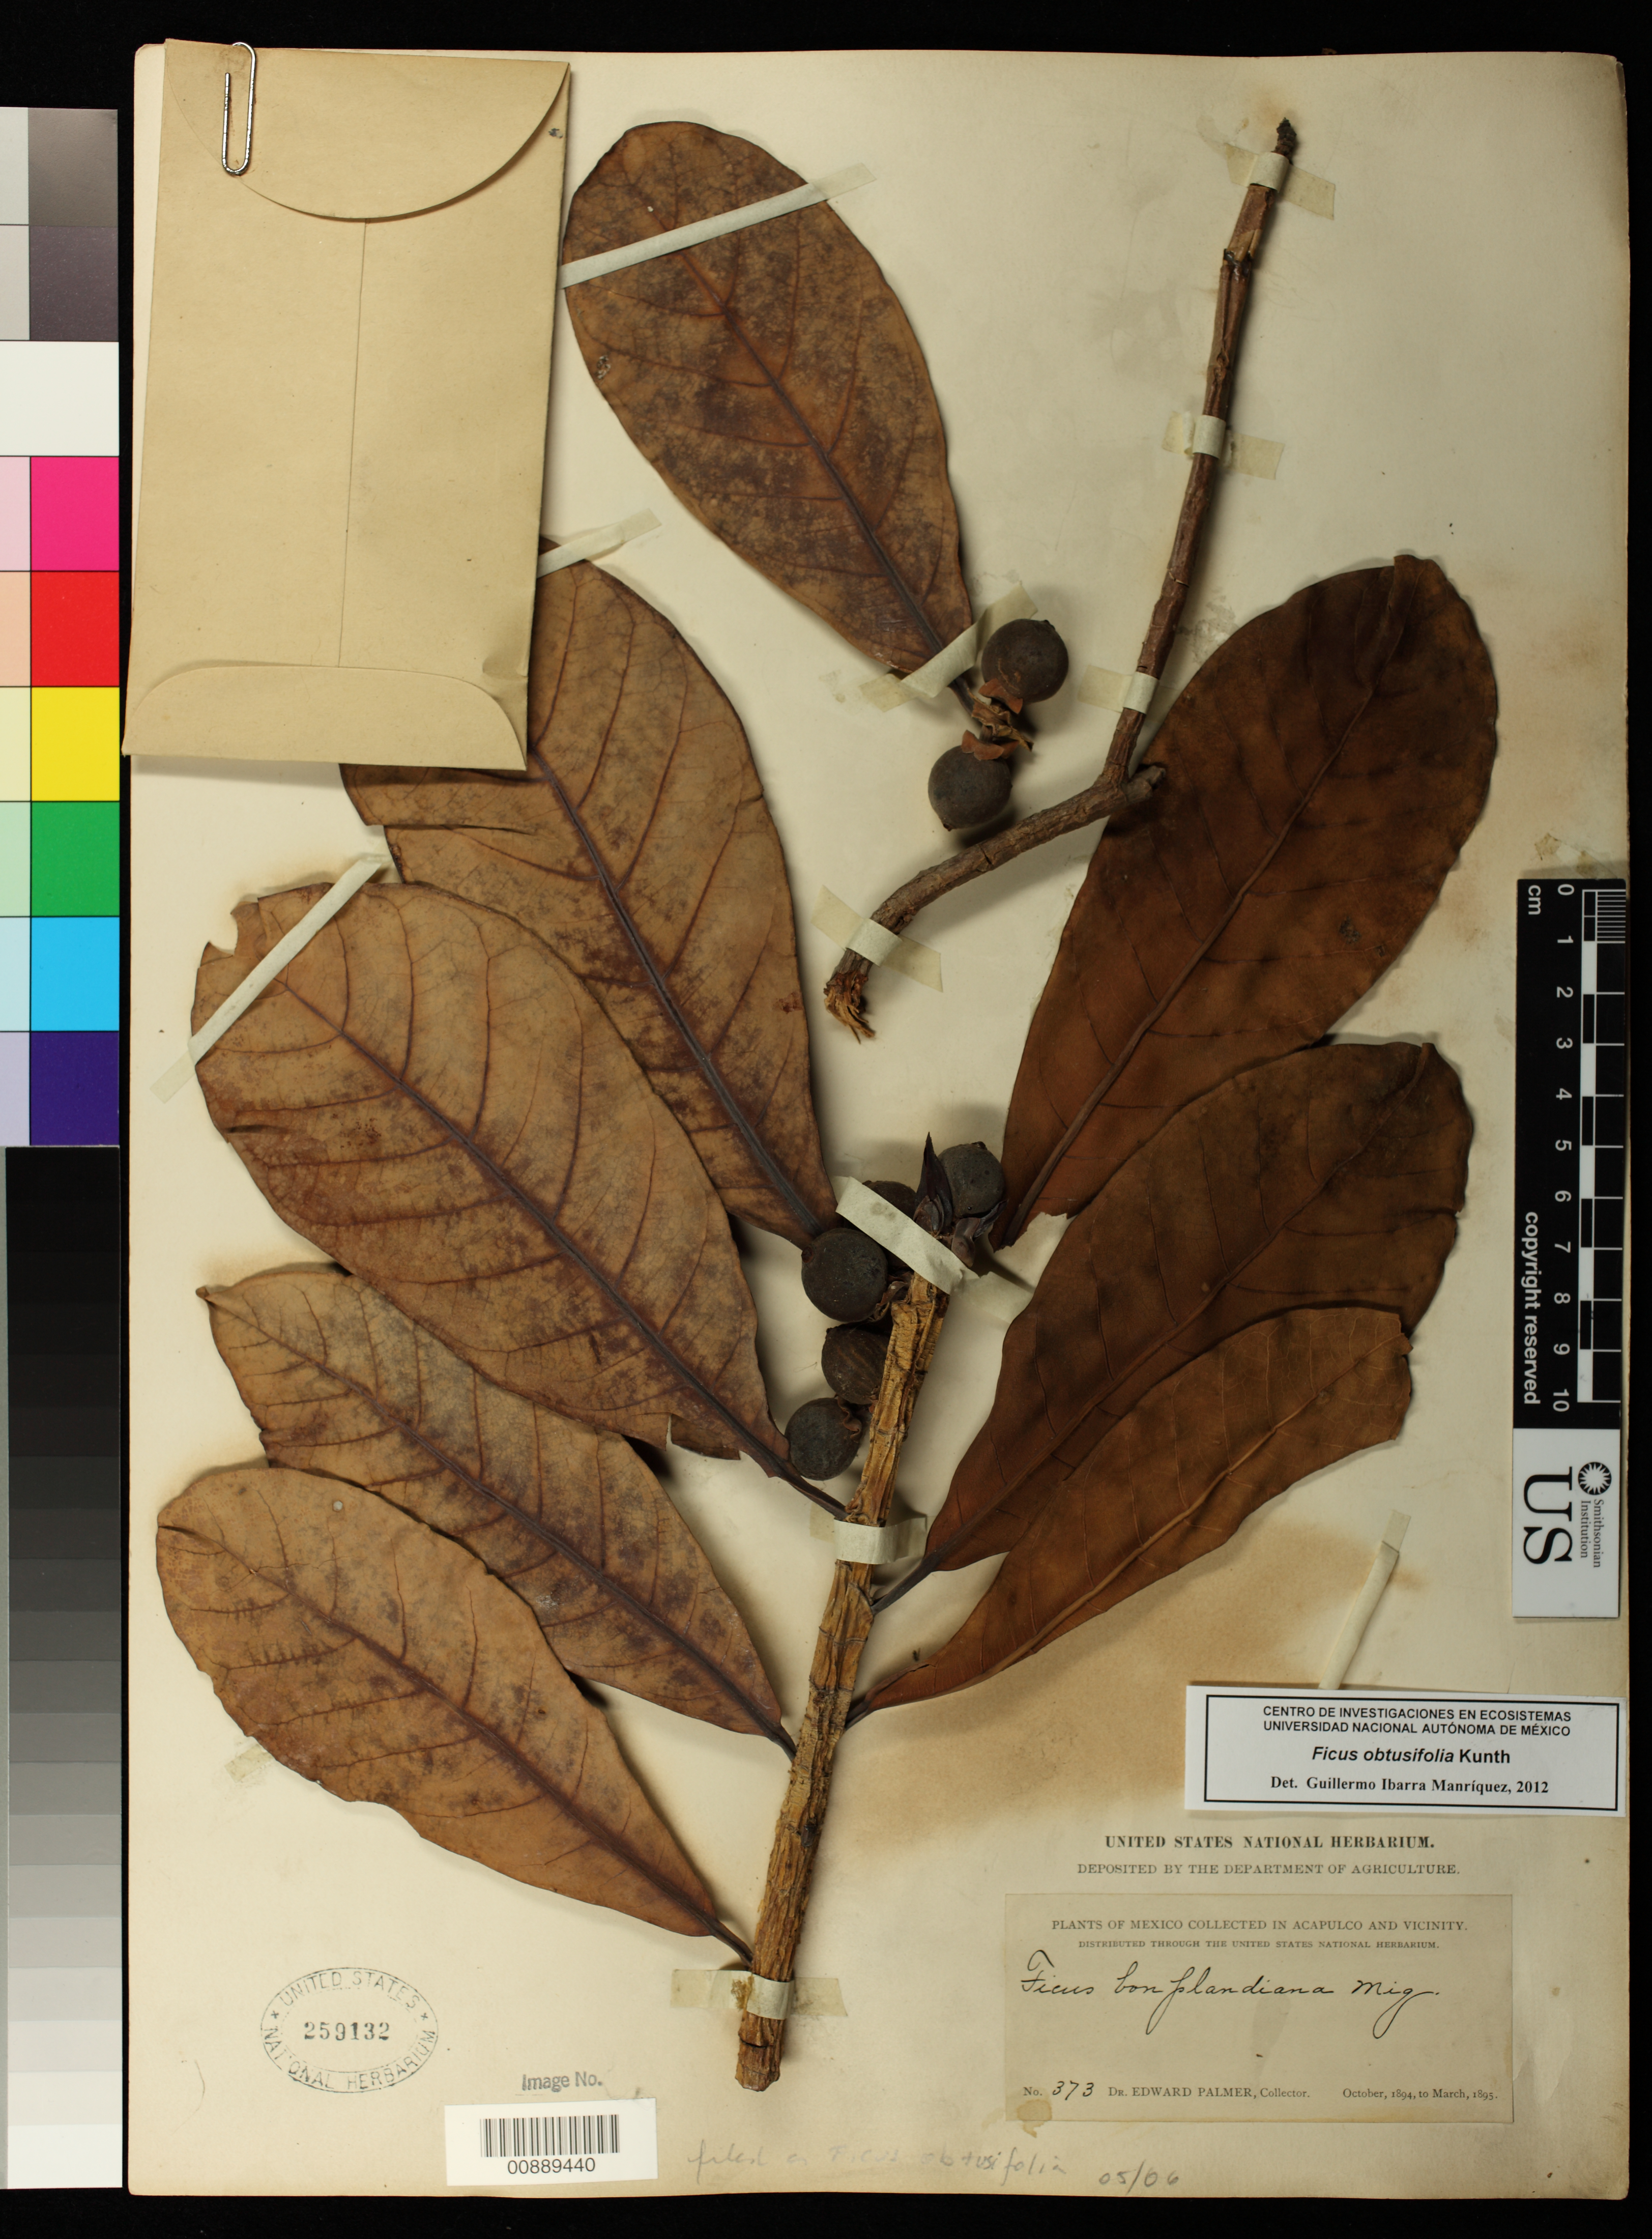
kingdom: Plantae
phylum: Tracheophyta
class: Magnoliopsida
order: Rosales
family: Moraceae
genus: Ficus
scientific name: Ficus obtusifolia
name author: Kunth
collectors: E. Palmer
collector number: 373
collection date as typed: Oct 1894 to -- Mar 1895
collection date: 1894-10/1895-03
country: Mexico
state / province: Guerrero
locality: Acapulco, Guerrero and vicinity.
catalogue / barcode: US 259132